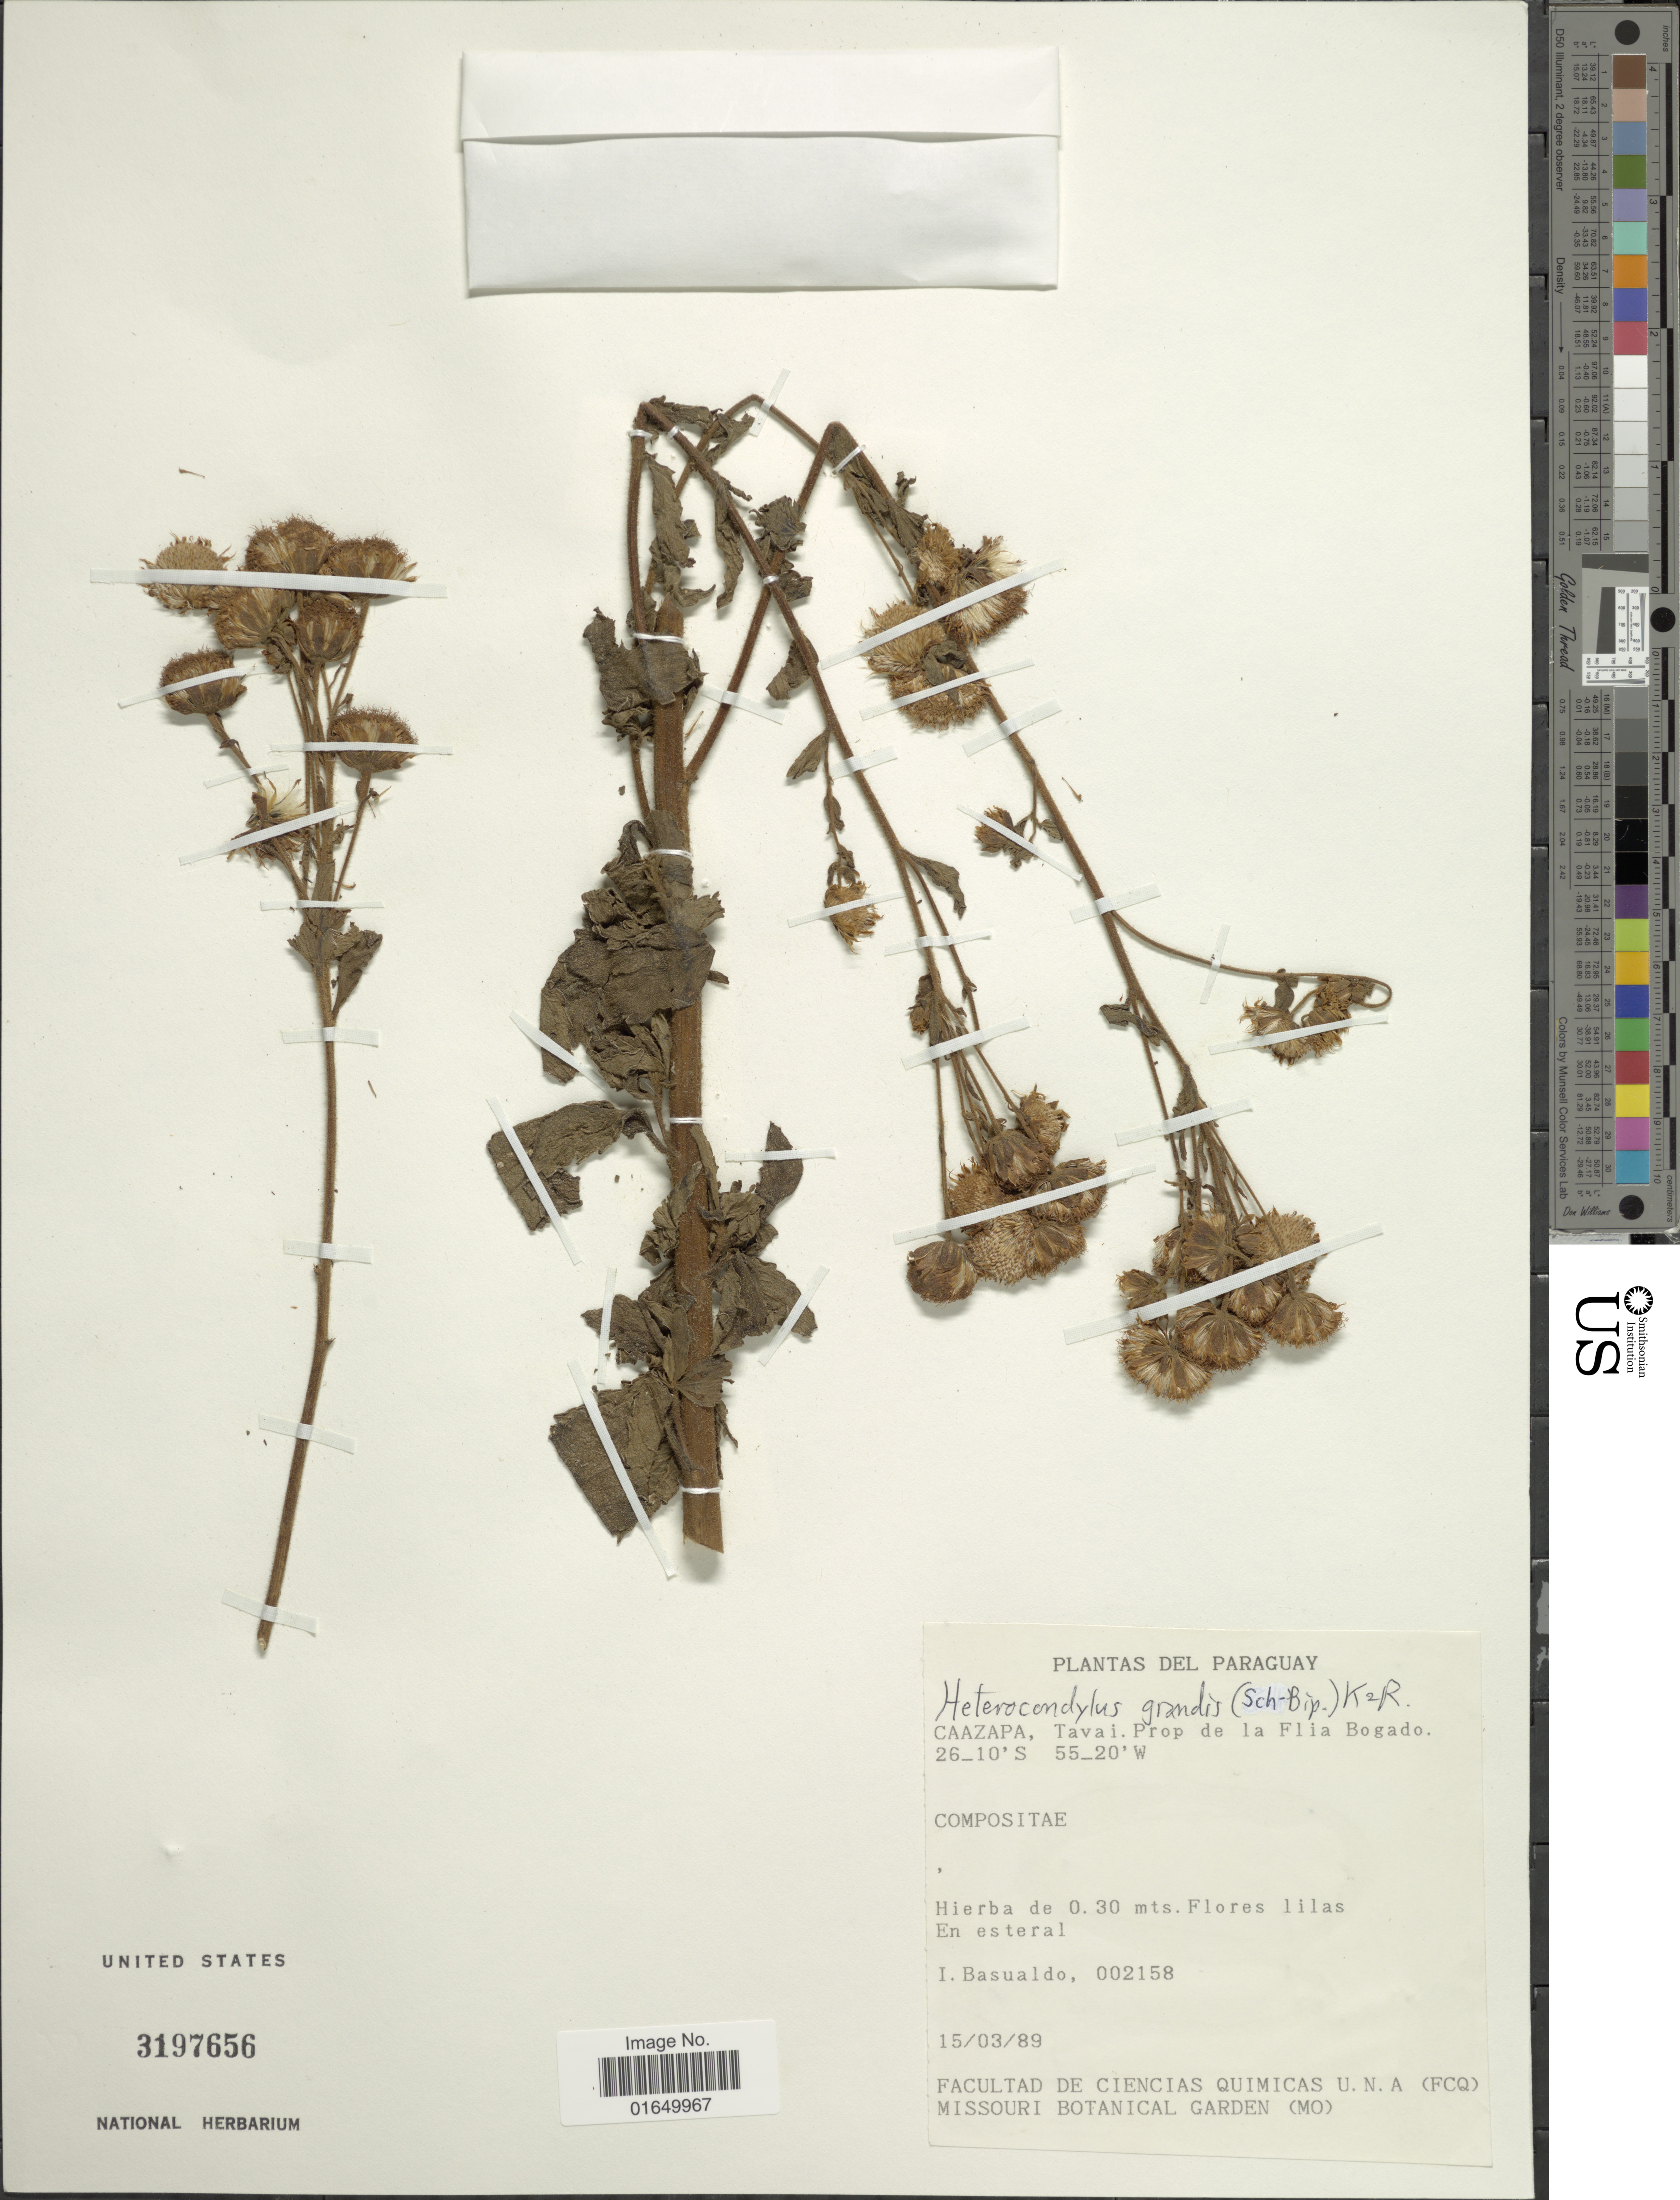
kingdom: Plantae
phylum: Tracheophyta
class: Magnoliopsida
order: Asterales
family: Asteraceae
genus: Heterocondylus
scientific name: Heterocondylus grandis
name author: (Sch. Bip. ex Baker) R.M. King & H. Rob.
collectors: I. Basualdo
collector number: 002158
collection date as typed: Transcribed d/m/y: 15/3/89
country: Paraguay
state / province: Caazapa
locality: Tavai, Prop de la Fila Bogado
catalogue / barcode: US 3197656